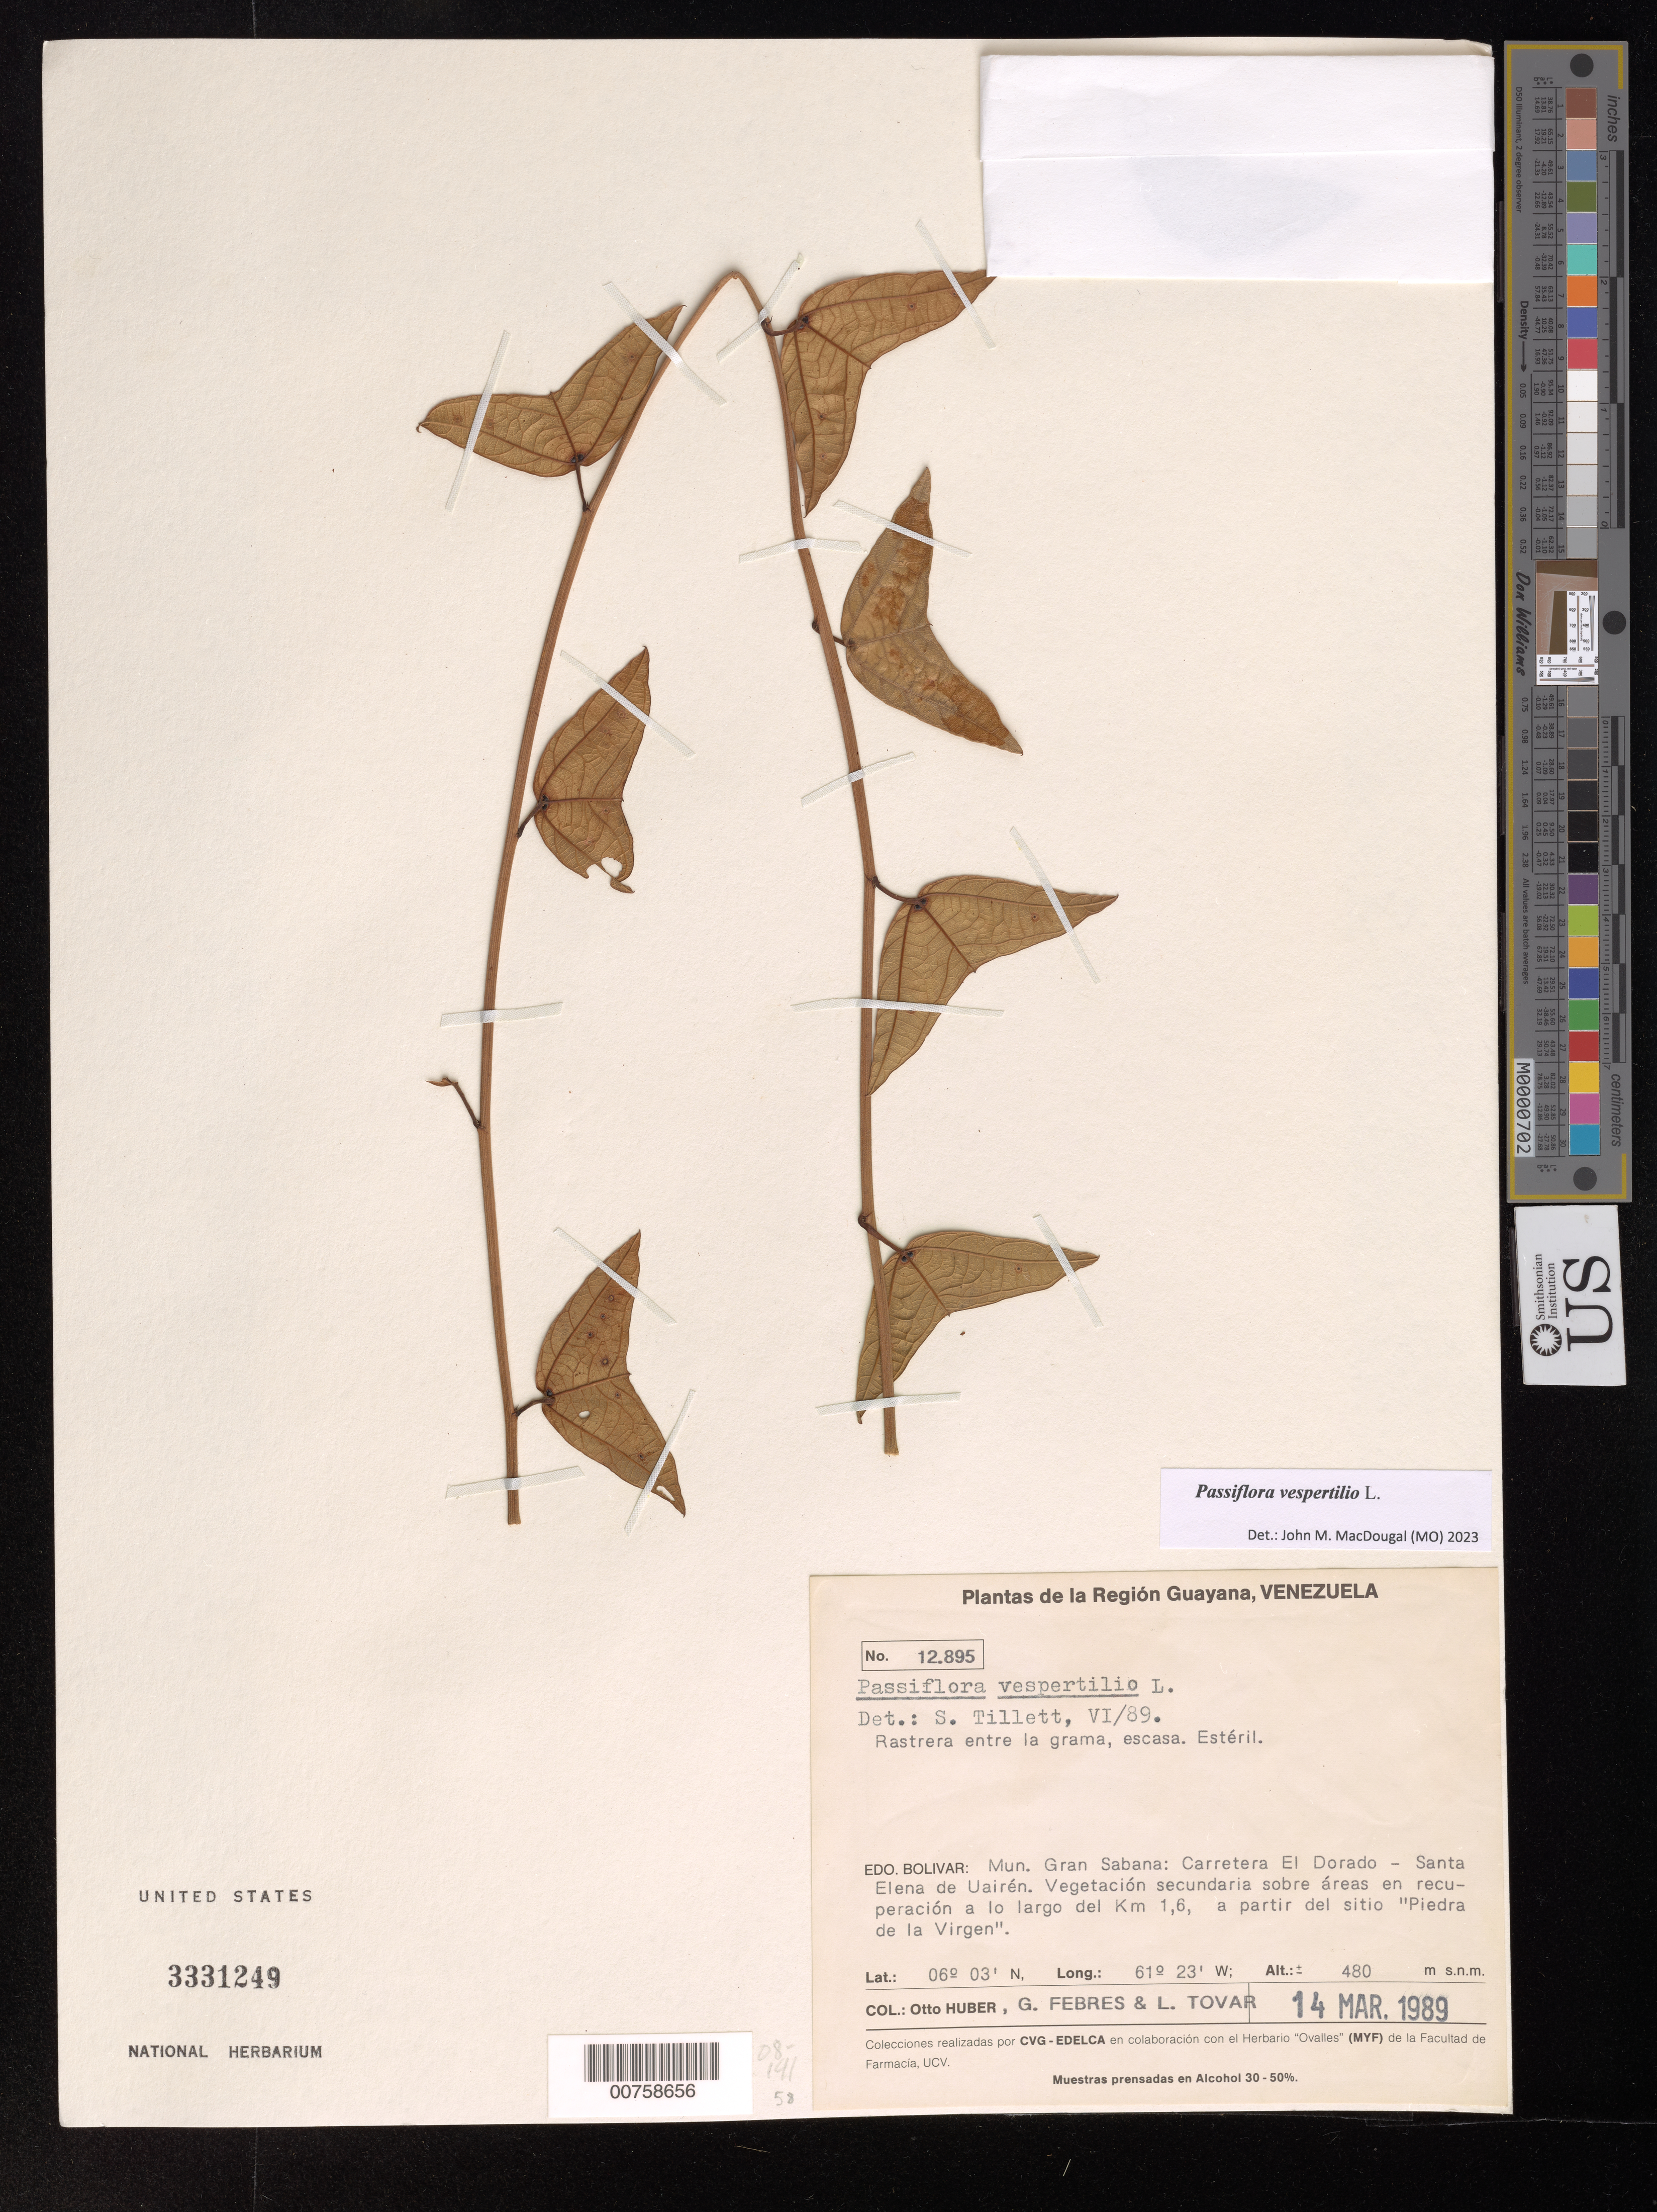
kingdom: Plantae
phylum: Tracheophyta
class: Magnoliopsida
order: Malpighiales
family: Passifloraceae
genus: Passiflora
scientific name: Passiflora vespertilio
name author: L.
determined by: Tillett, S. S.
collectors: O. Huber, G. Febres & L. Tovar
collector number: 12895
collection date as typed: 14-Mar-89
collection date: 1989-03-14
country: Venezuela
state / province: Bolívar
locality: Mun. Gran Sabana, carretera El Dorado - Santa Elena de Uairen; a lo largo del km 1.6, a partir del sitio "Piedra de la Virgen"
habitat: Vegetación secundaria sobre areas en recupracion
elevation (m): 480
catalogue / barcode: US 3331249